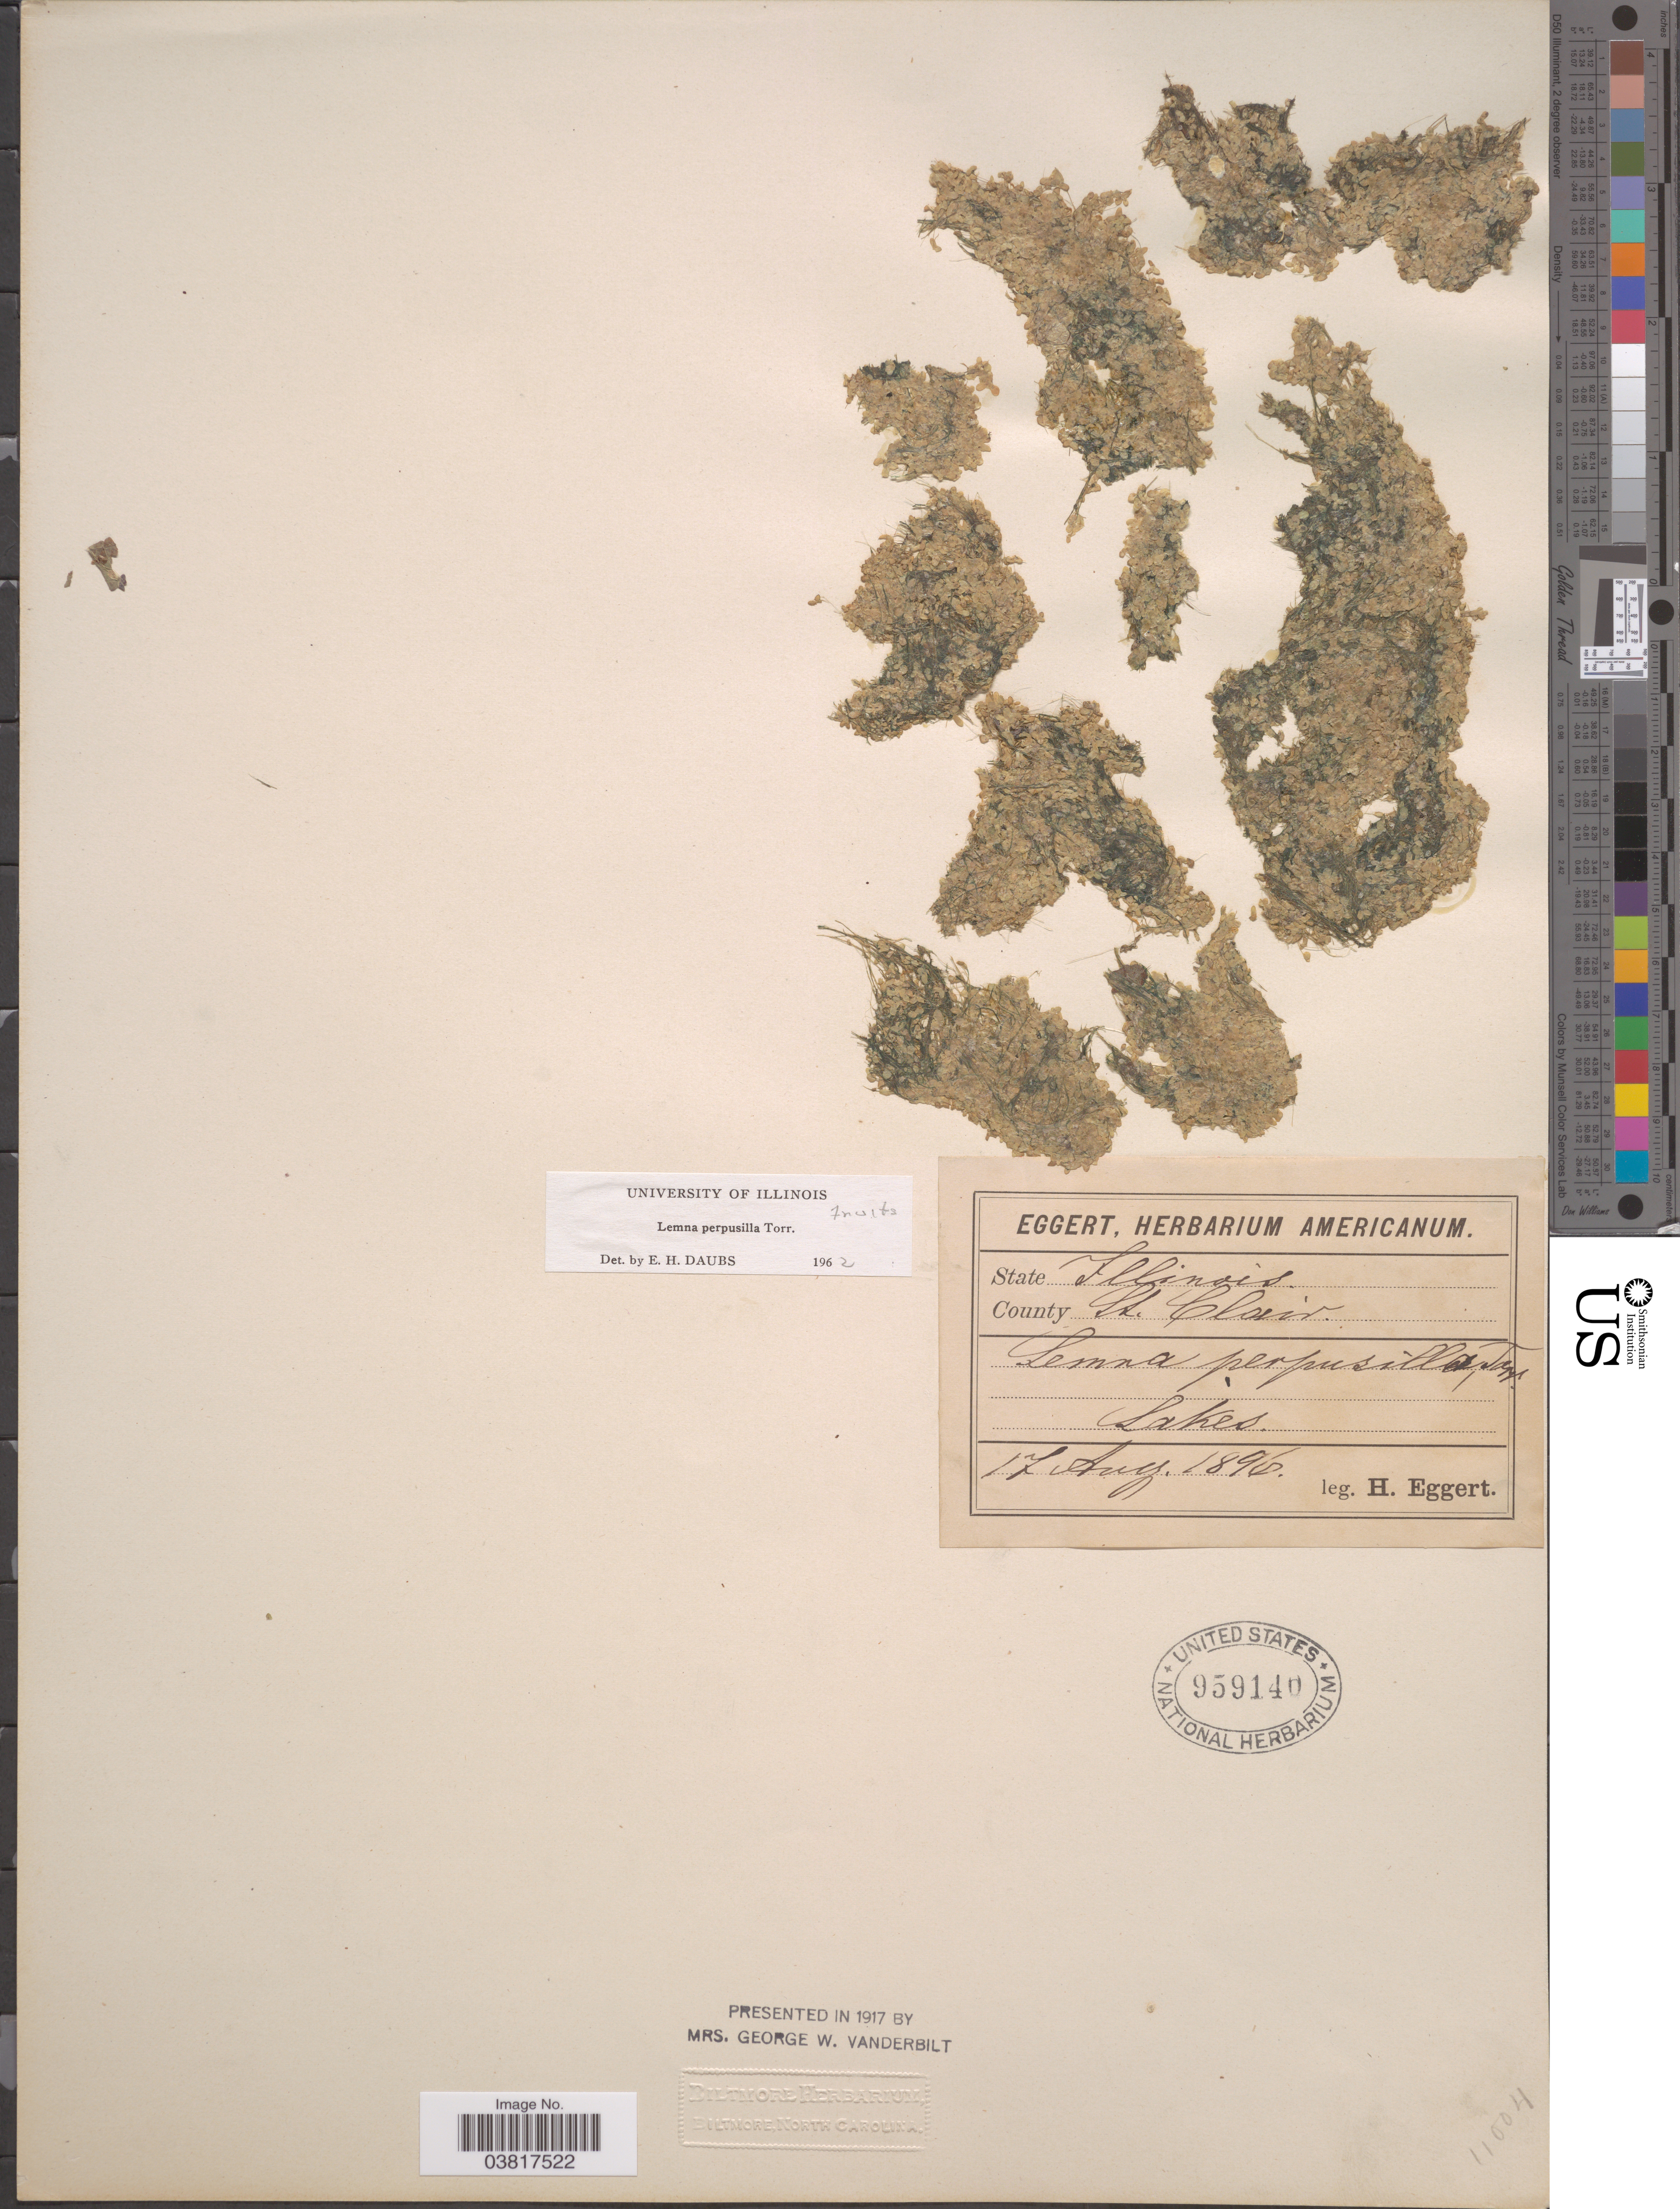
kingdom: Plantae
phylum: Tracheophyta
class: Liliopsida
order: Alismatales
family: Araceae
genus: Lemna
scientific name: Lemna perpusilla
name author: Torr.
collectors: H. Eggert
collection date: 1896-08-17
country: United States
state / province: Illinois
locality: County St. Clair. Lakes.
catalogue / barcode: US 959140